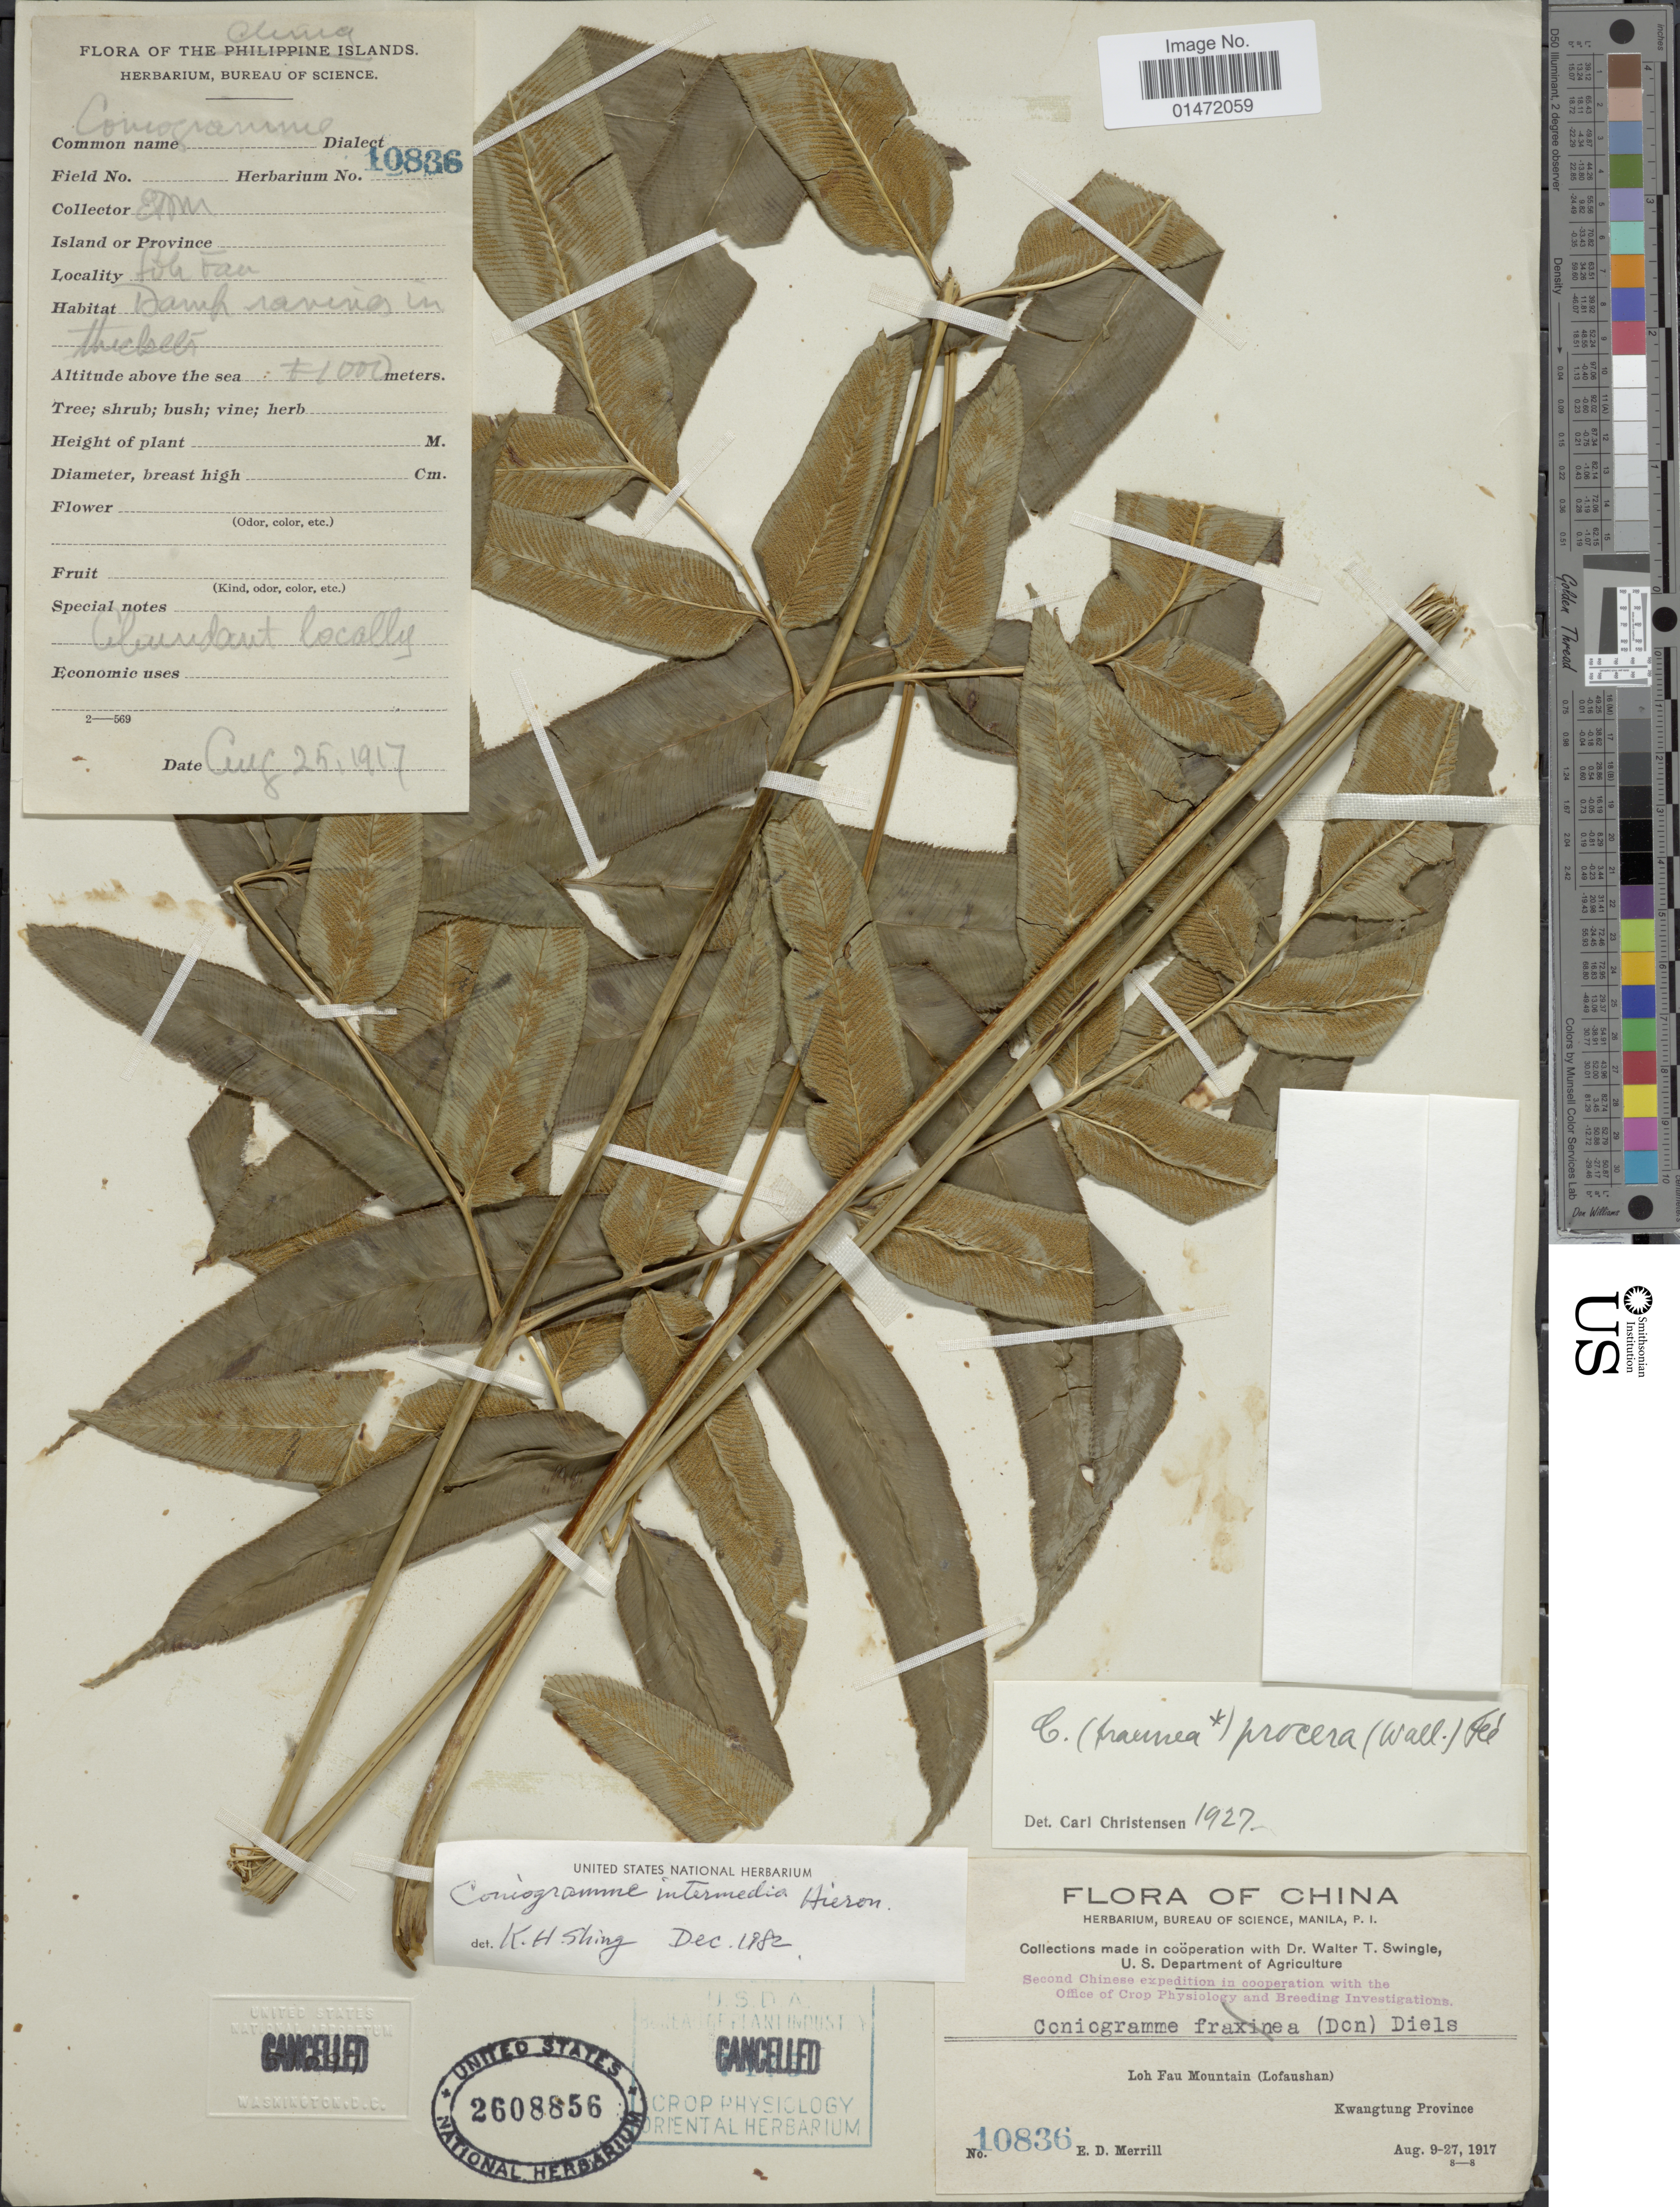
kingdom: Plantae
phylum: Tracheophyta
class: Polypodiopsida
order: Polypodiales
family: Pteridaceae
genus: Coniogramme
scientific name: Coniogramme intermedia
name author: Hieron.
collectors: E. D. Merrill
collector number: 10836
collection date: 1917-08-09/1917-08-27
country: China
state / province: Guangdong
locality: Loh Fau Mountain (Lofaushan), Kwangtung Province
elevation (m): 1000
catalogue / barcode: US 2608856